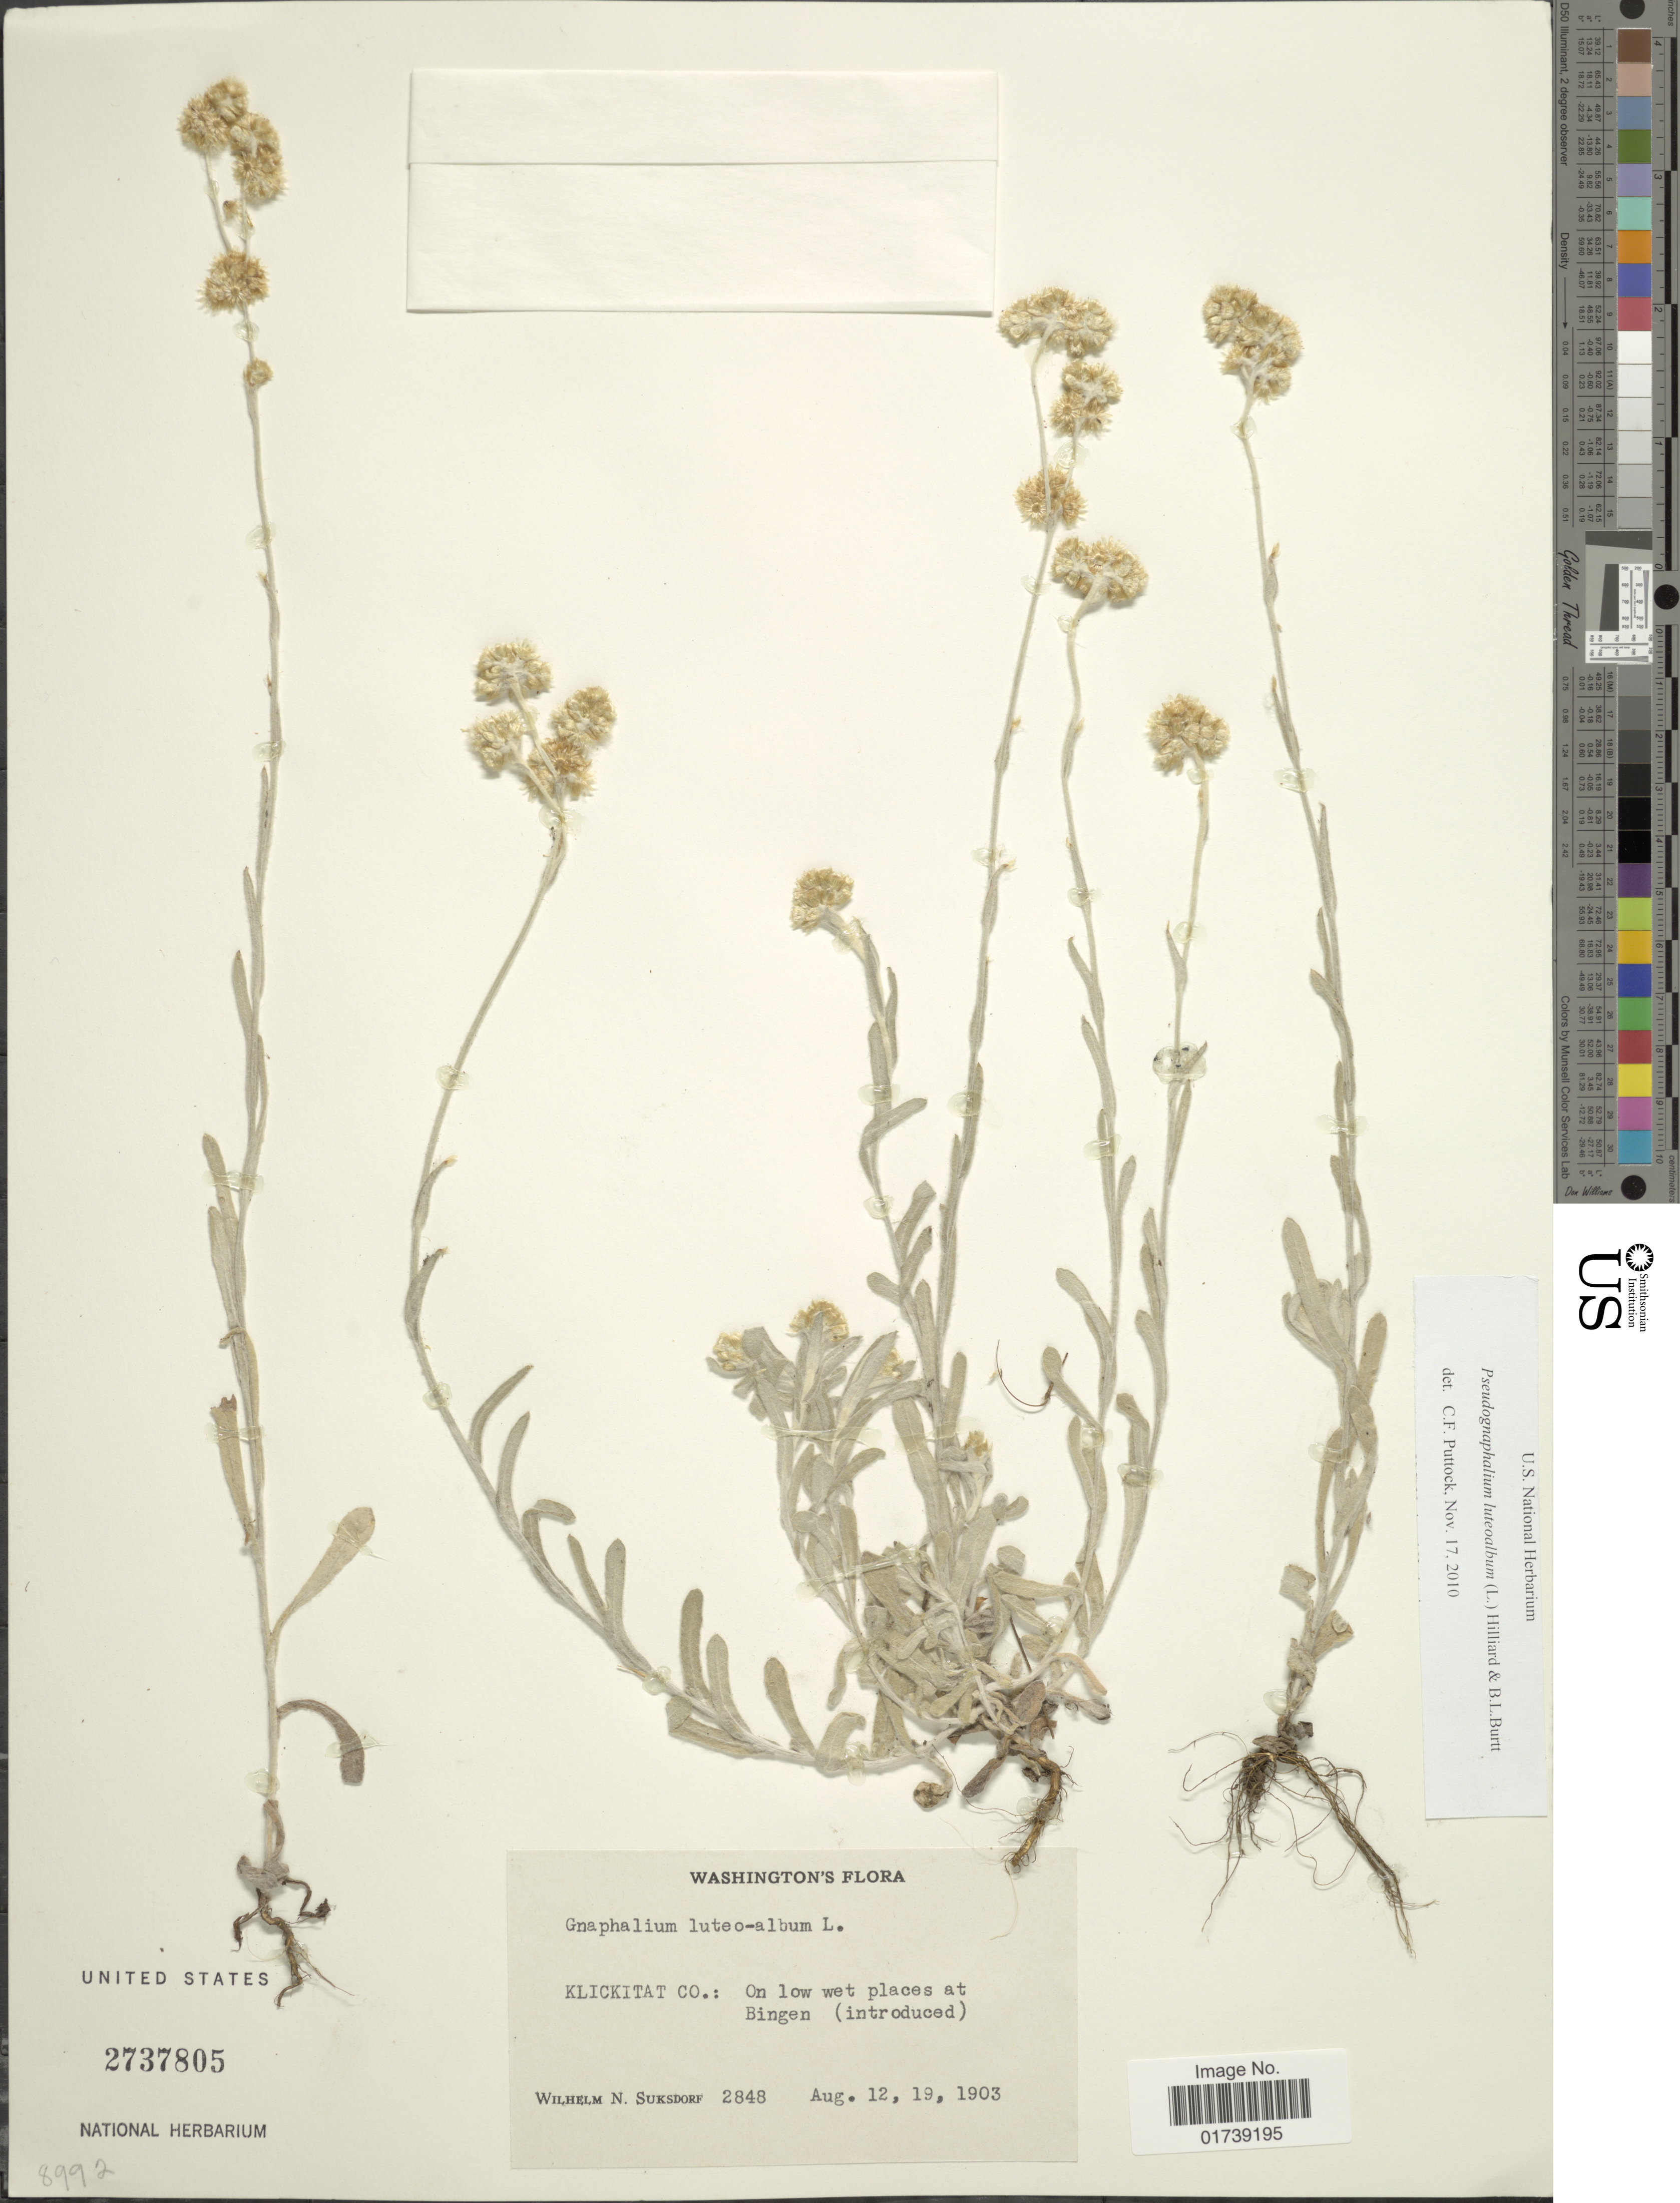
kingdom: Plantae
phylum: Tracheophyta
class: Magnoliopsida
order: Asterales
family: Asteraceae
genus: Pseudognaphalium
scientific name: Pseudognaphalium luteoalbum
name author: (L.) Hilliard & B.L. Burtt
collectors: W. N. Suksdorf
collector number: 2848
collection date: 1903-08-12/1903-08-19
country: United States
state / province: Washington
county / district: Klickitat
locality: Klickitat Co.: On low wet places at Bingen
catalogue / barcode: US 2737805